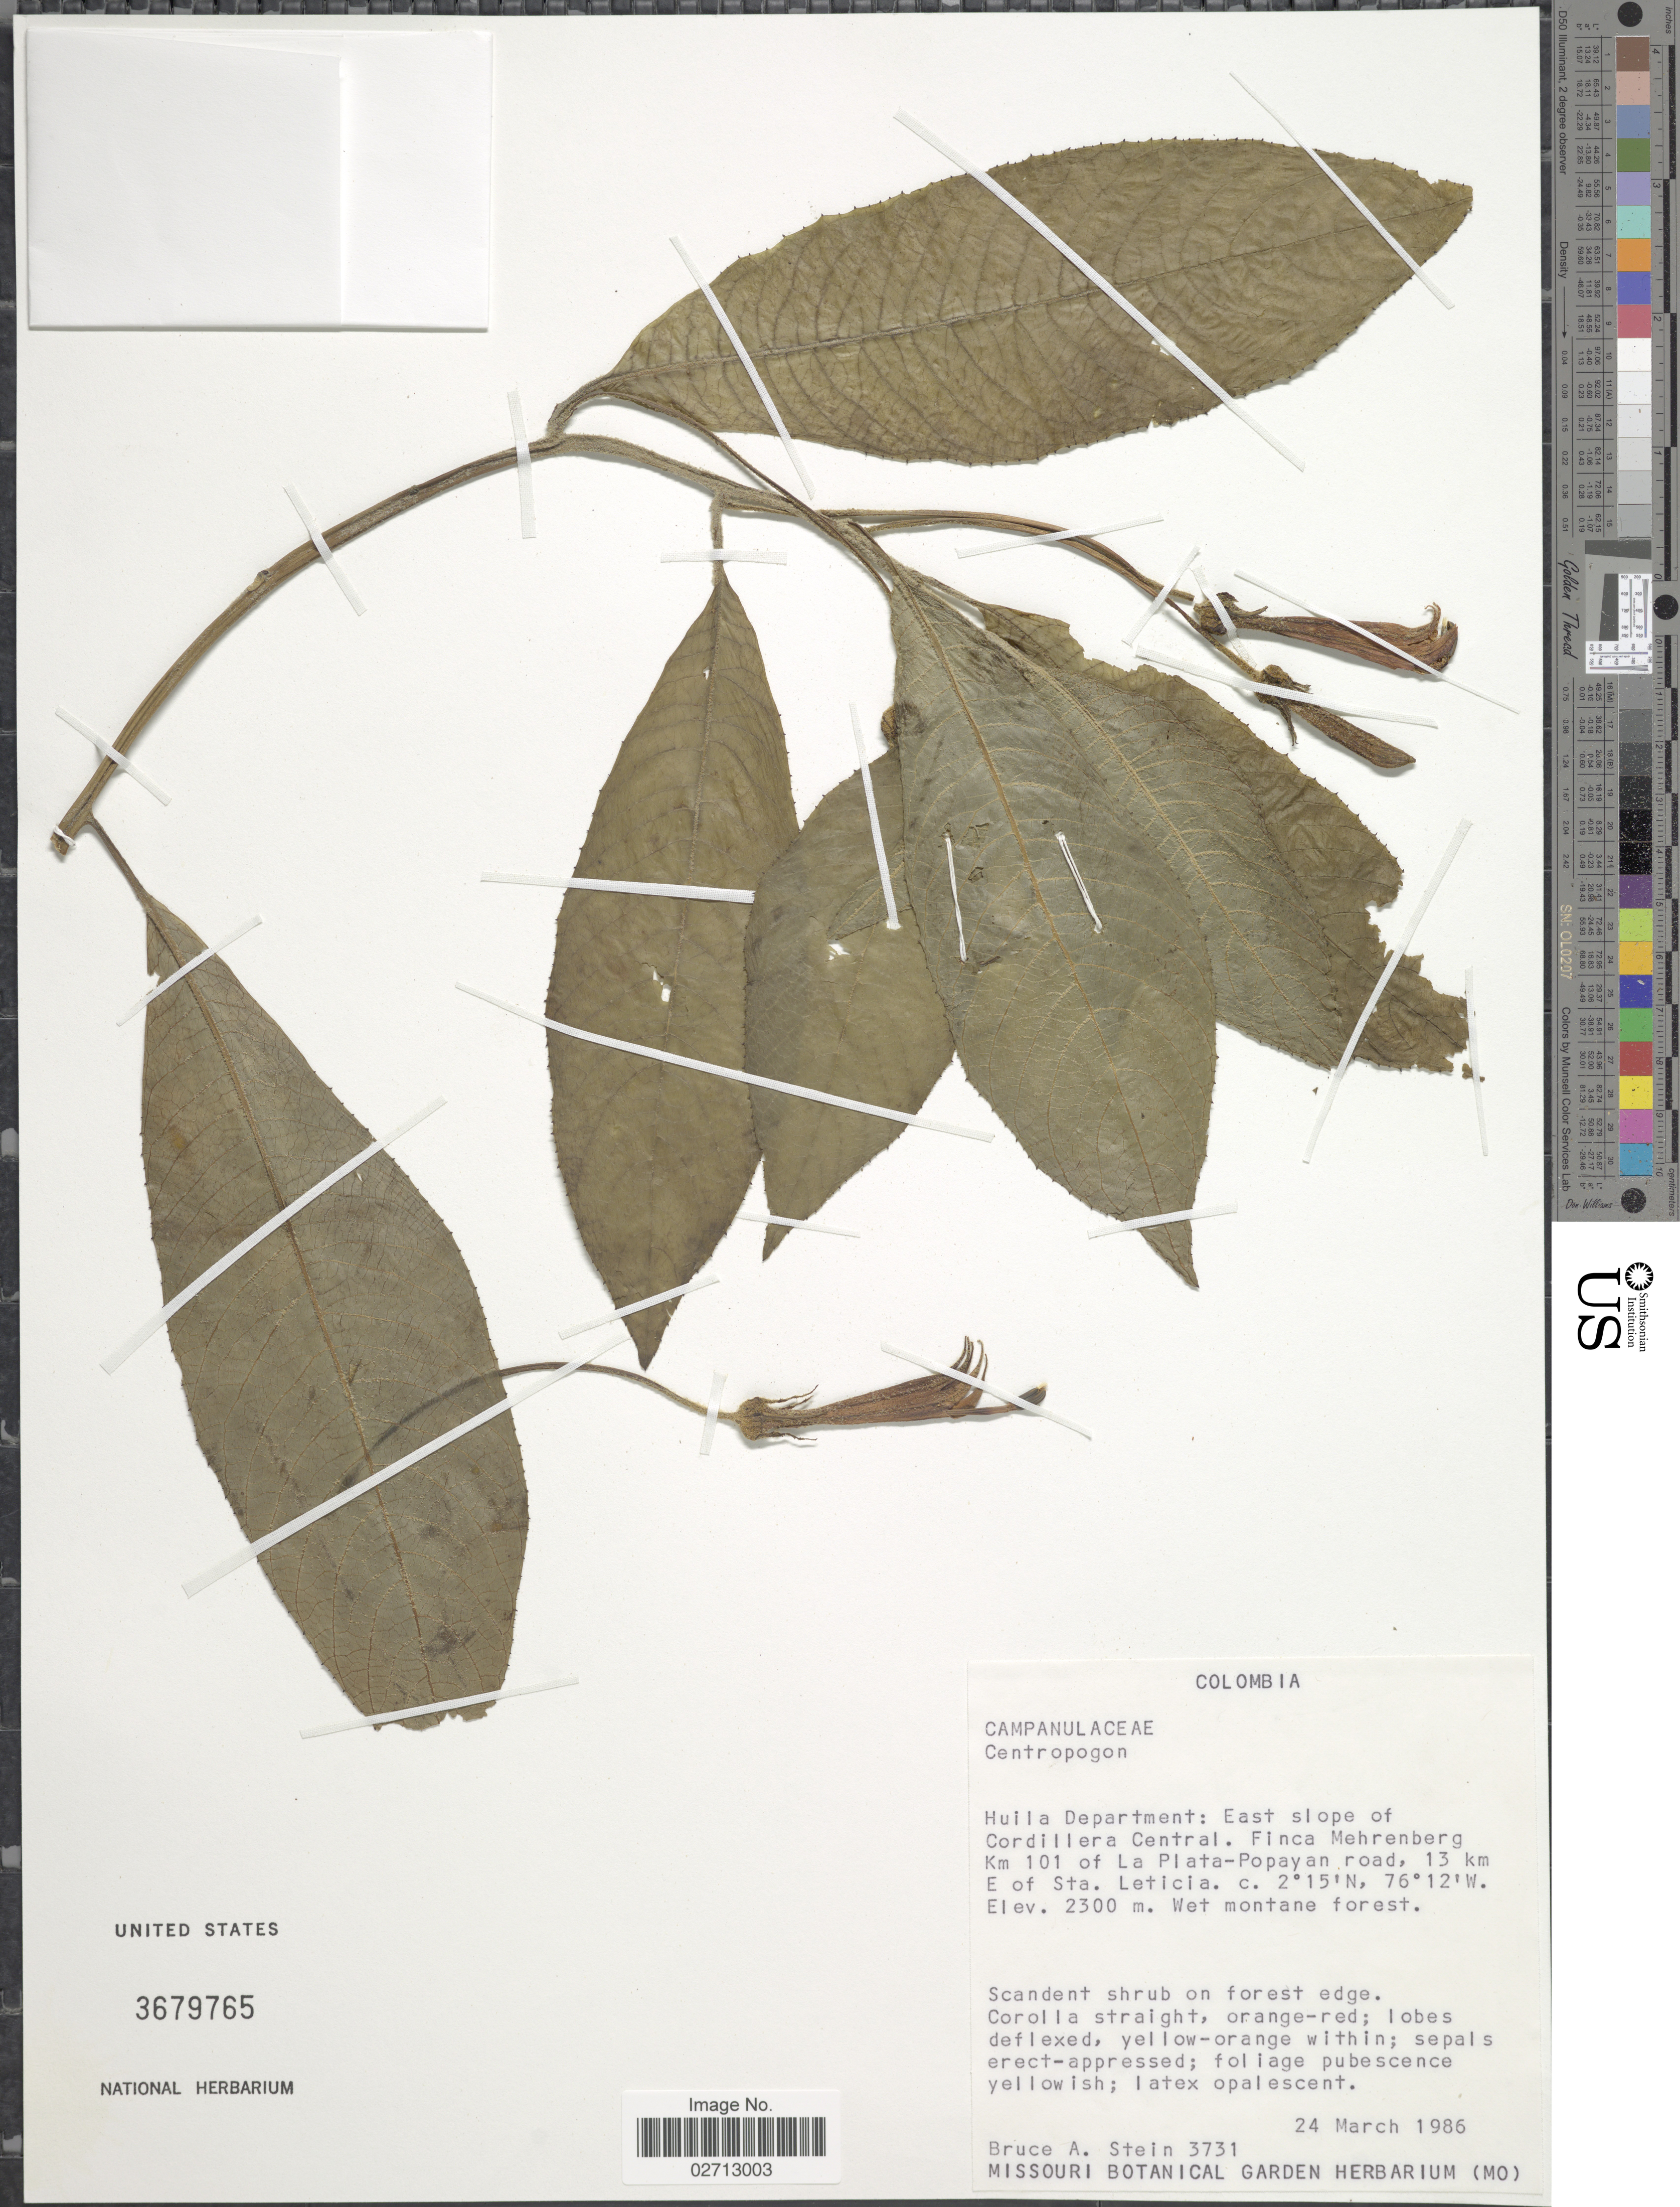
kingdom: Plantae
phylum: Tracheophyta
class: Magnoliopsida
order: Asterales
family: Campanulaceae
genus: Centropogon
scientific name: Centropogon sp.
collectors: B. A. Stein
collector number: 3731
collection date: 1986-03-24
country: Colombia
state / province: Huila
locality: East slope of Cordillera Central. Finca Mehrenberg Km 101 of La Plata-Popayan road, 13 km E of Sta. Leticia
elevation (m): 2300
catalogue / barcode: US 3679765